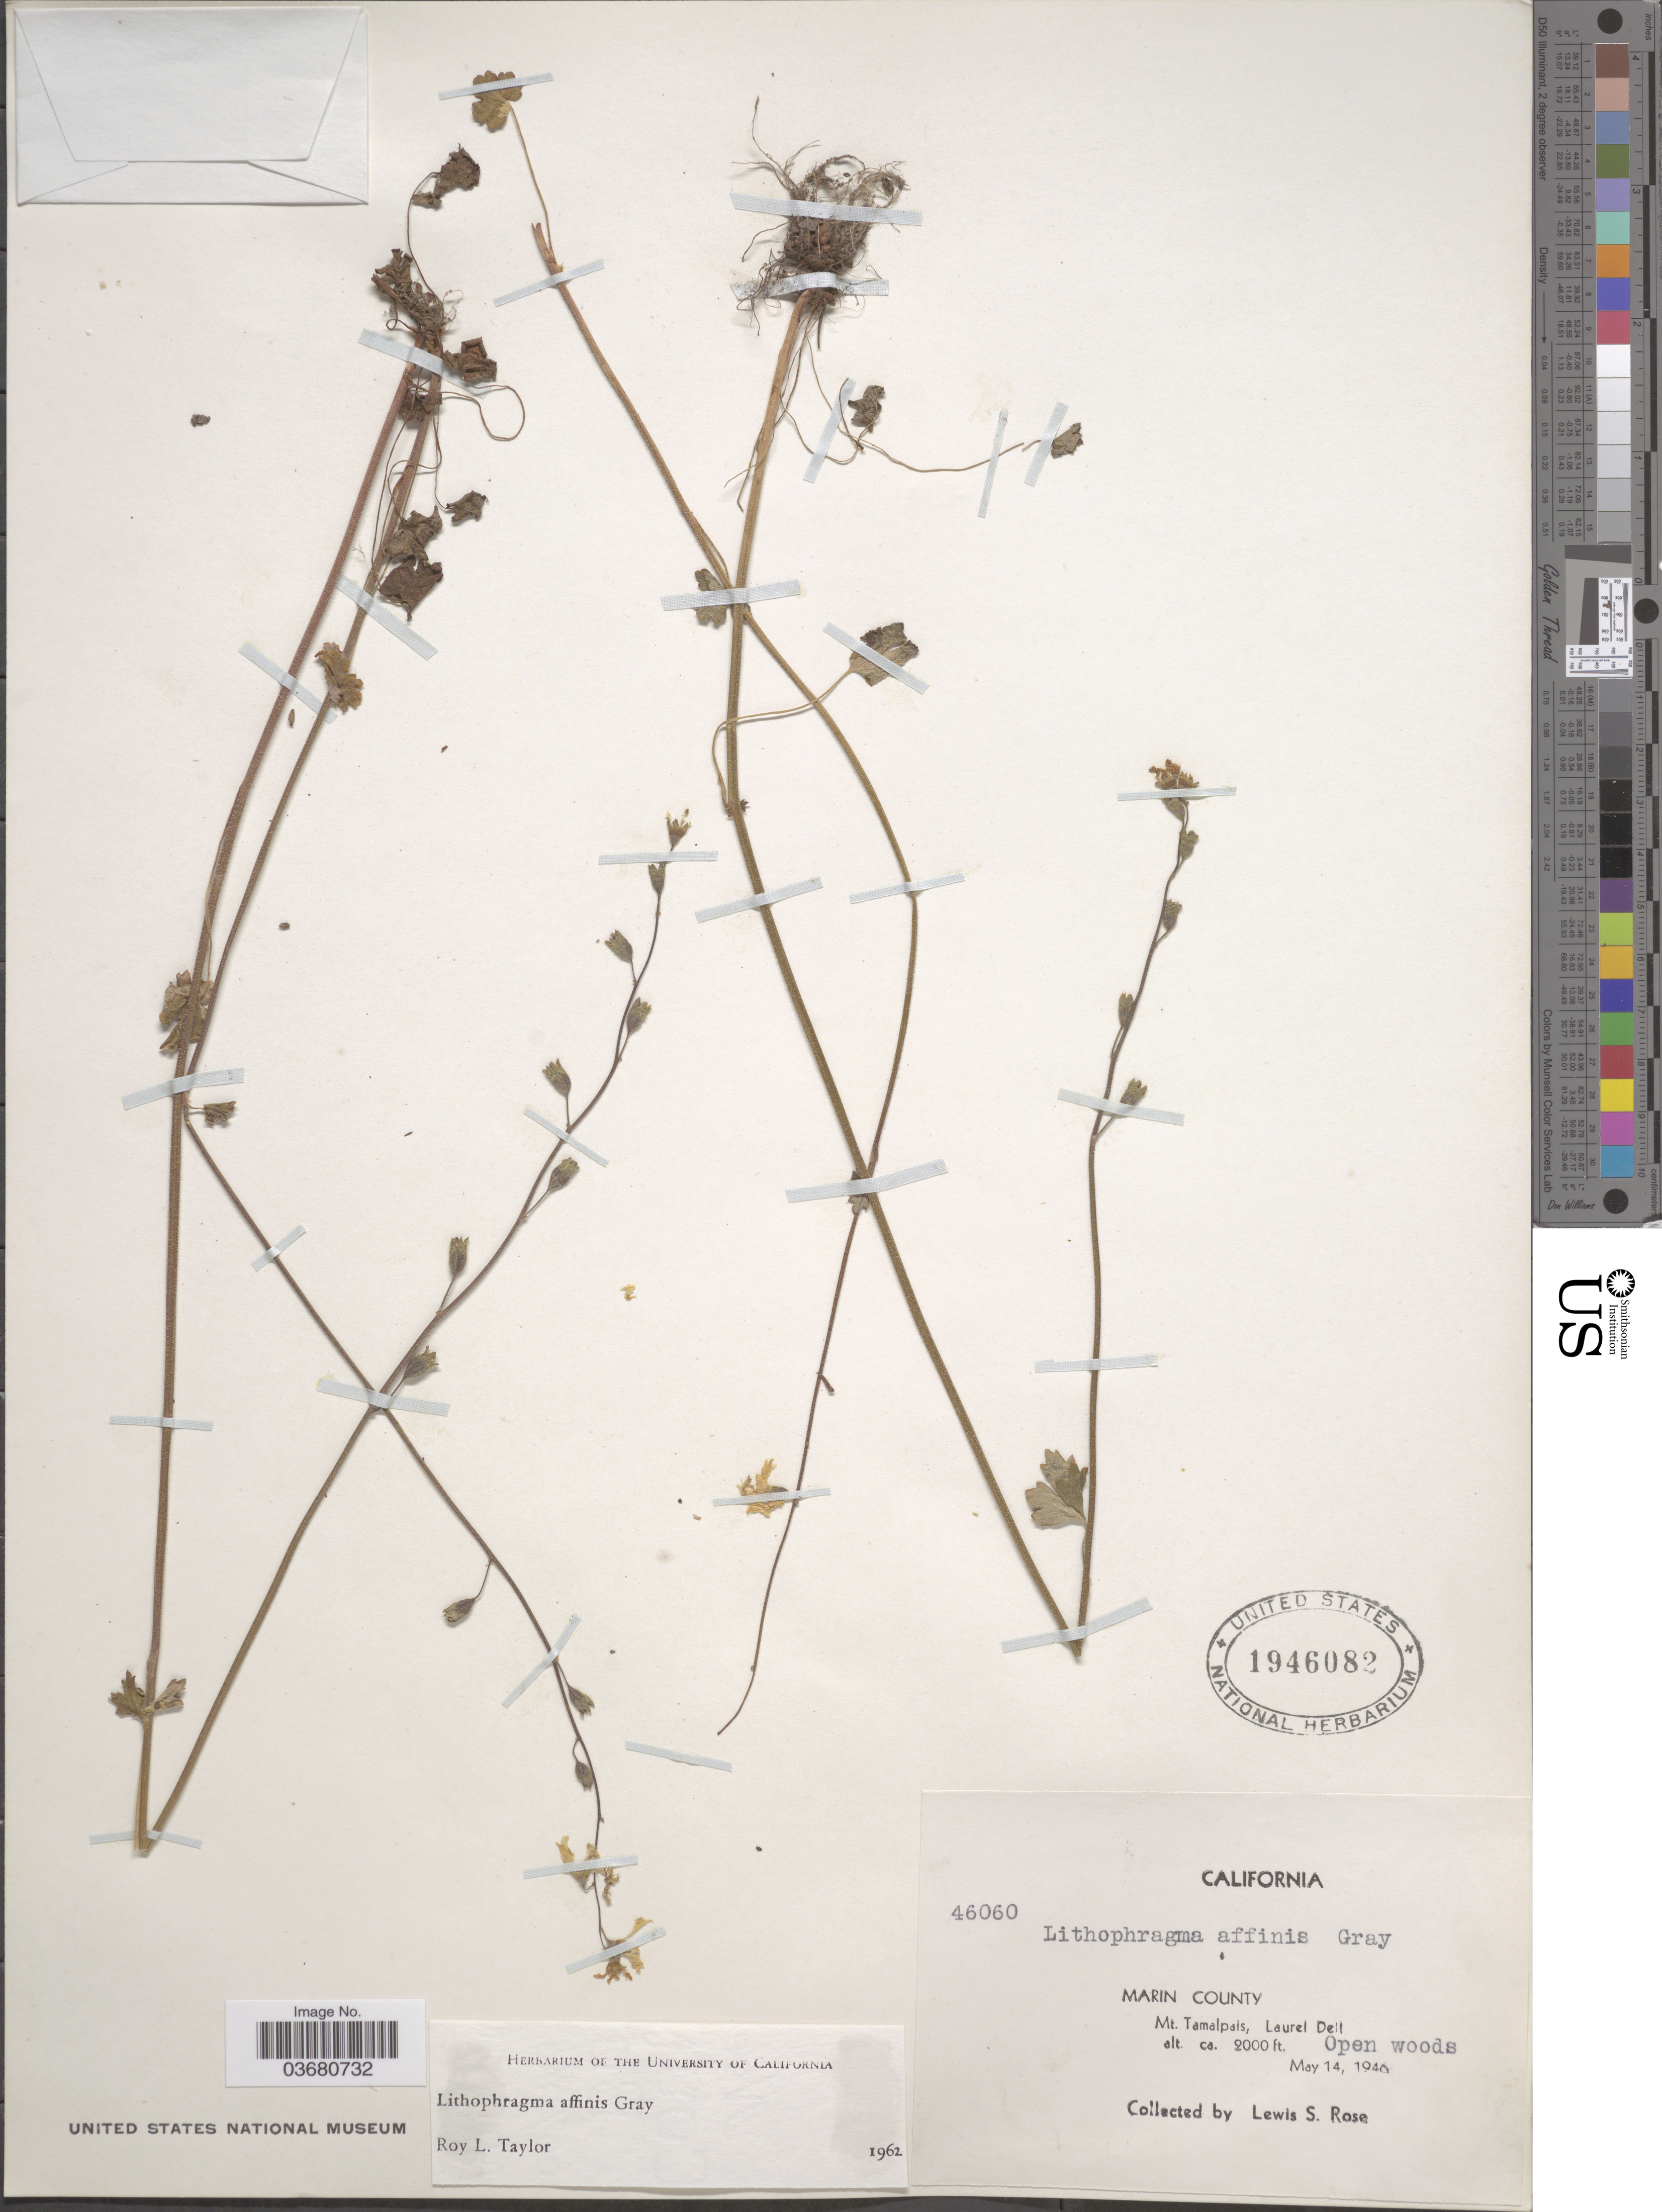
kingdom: Plantae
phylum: Tracheophyta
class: Magnoliopsida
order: Saxifragales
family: Saxifragaceae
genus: Lithophragma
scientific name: Lithophragma affine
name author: A. Gray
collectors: L. S. Rose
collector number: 46060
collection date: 1940-05-14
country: United States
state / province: California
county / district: Marin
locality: Marin County. Mt. Tamalpais, Laurel Dell. Open woods.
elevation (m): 610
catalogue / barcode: US 1946082